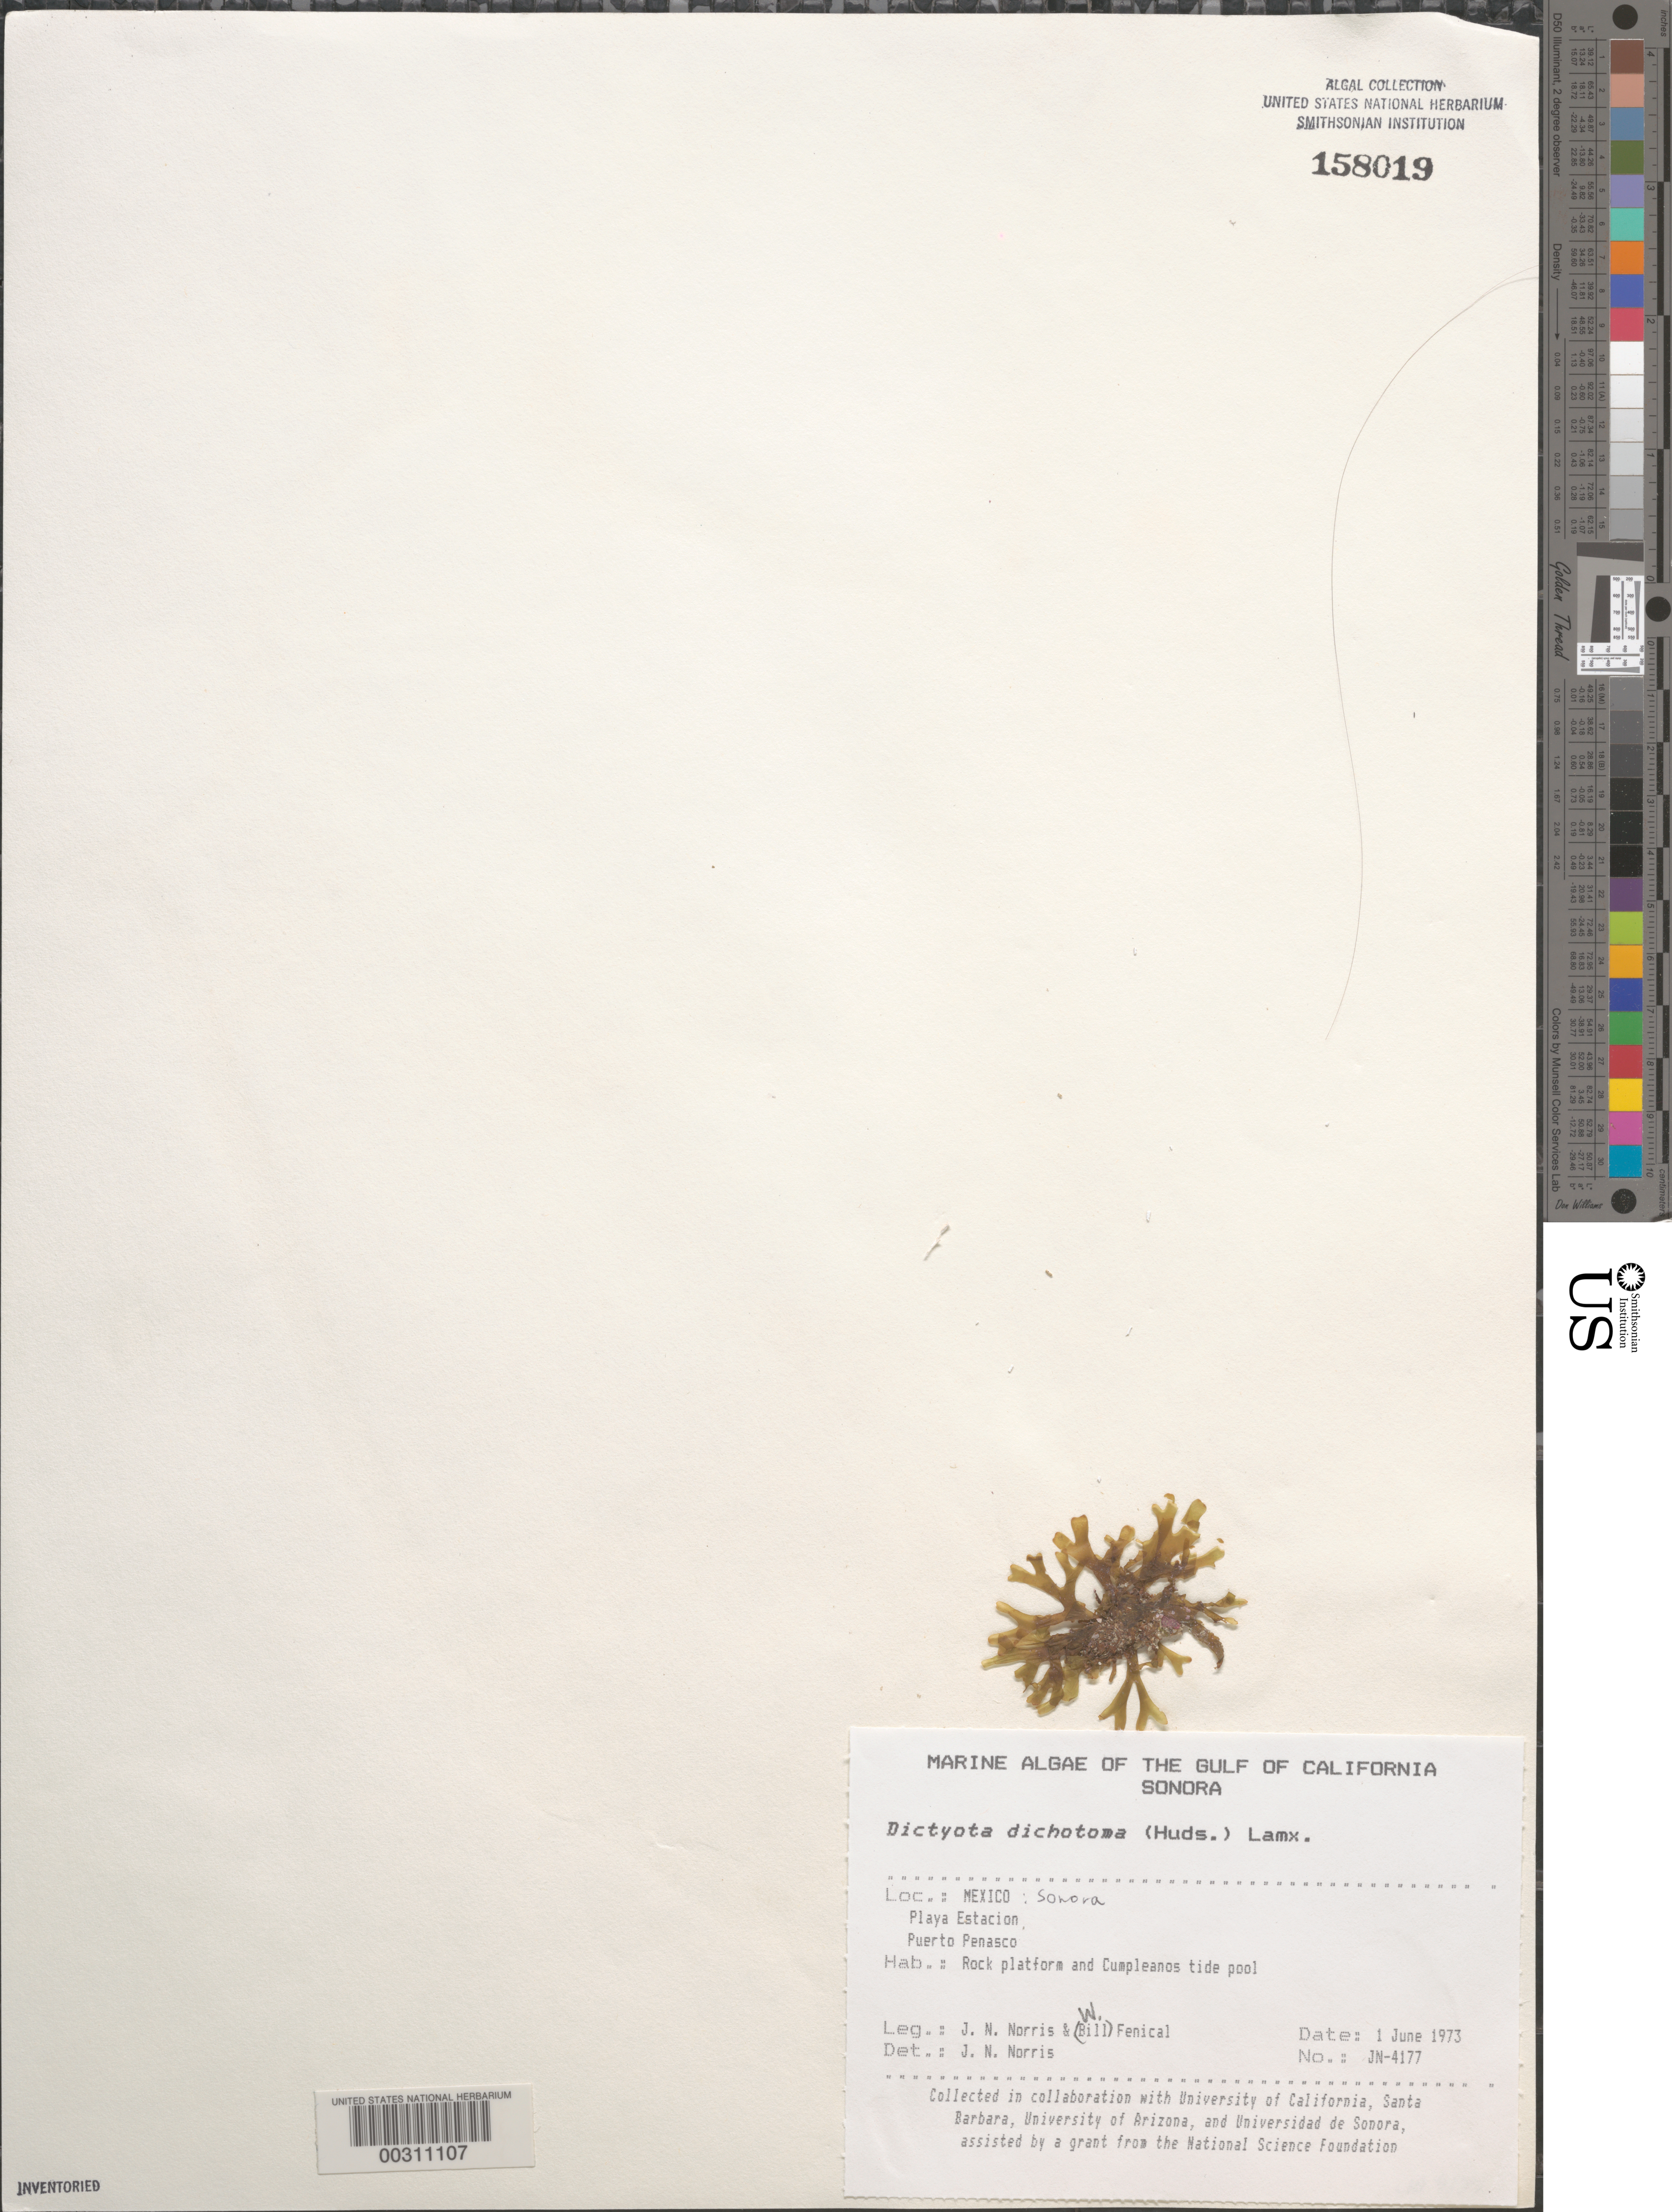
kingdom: Chromista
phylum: Ochrophyta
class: Phaeophyceae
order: Dictyotales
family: Dictyotaceae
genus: Dictyota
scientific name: Dictyota dichotoma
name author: (Huds.) J.V.Lamouroux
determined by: Norris, James N.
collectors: J. N. Norris & W. Fenical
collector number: JN-4177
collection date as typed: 01 Jun 1973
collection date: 1973-06-01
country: Mexico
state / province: Sonora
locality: Playa Estacion, Puerto Penasco, Cumpleanos Tide Pool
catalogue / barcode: US 158019